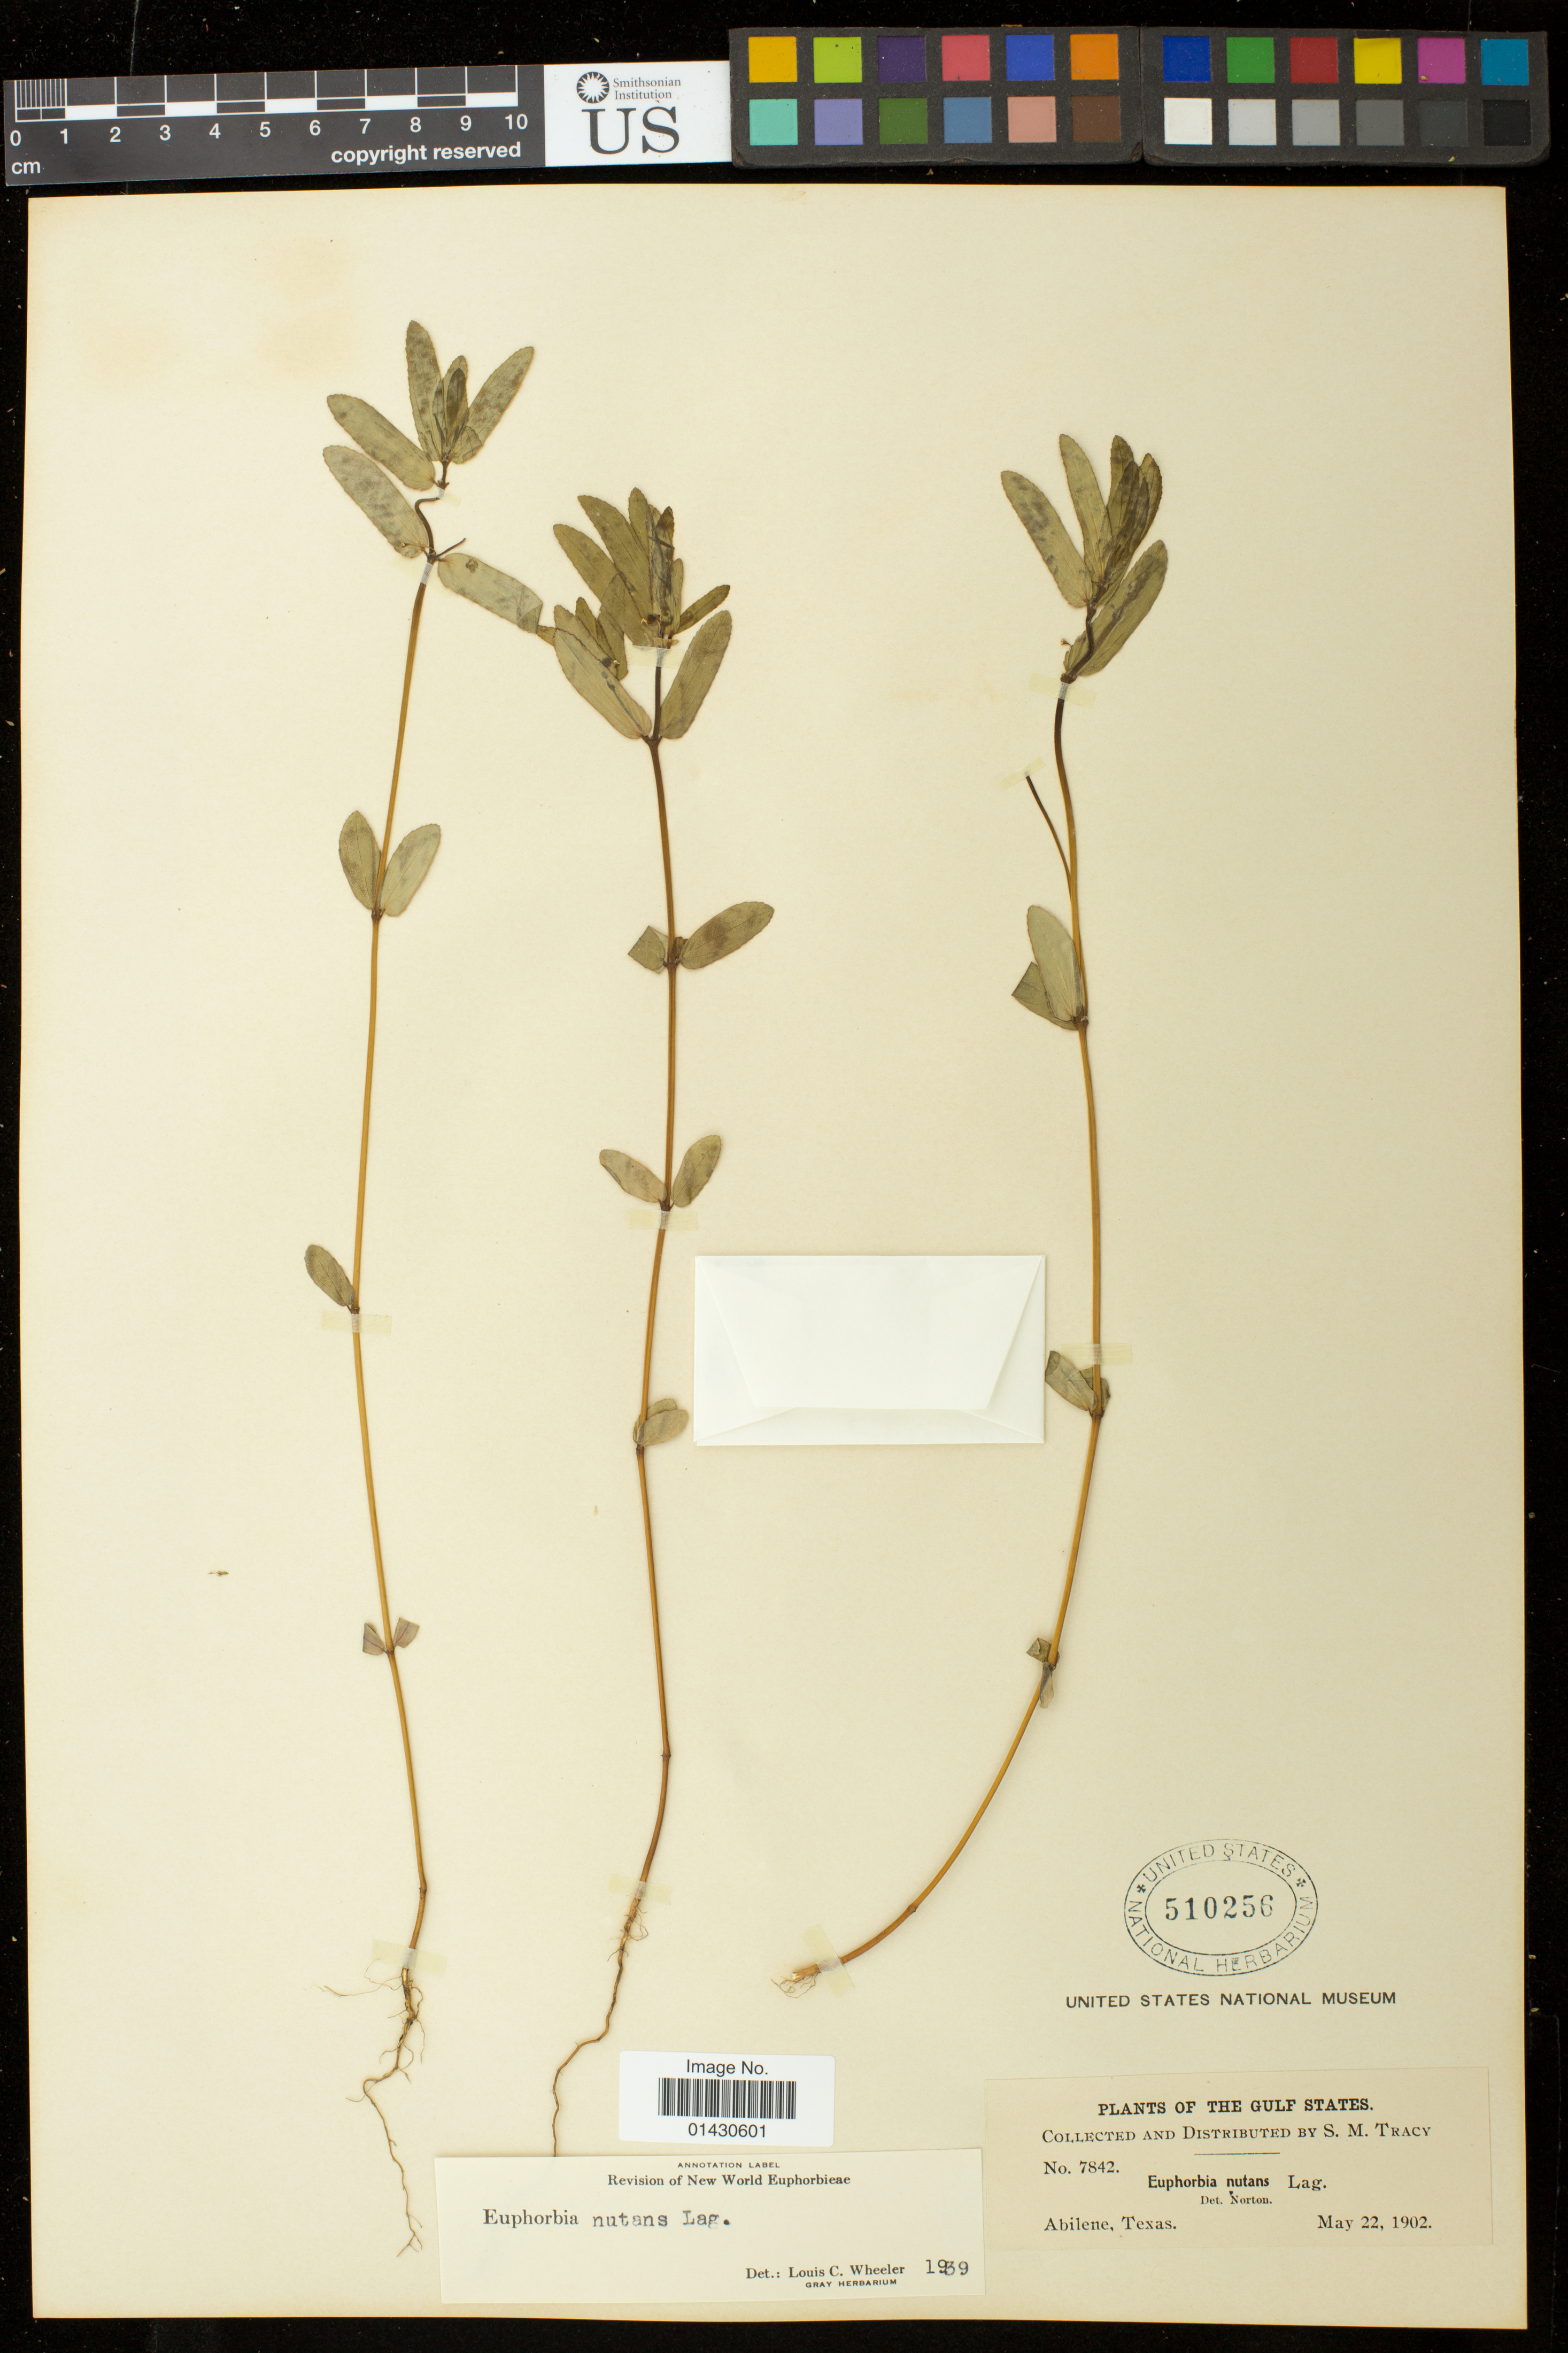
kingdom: Plantae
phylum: Tracheophyta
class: Magnoliopsida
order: Malpighiales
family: Euphorbiaceae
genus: Euphorbia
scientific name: Euphorbia maculata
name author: L.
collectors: S. M. Tracy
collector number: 7842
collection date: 1902-05-22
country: United States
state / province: Texas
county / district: Taylor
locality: Abilene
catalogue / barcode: US 510256